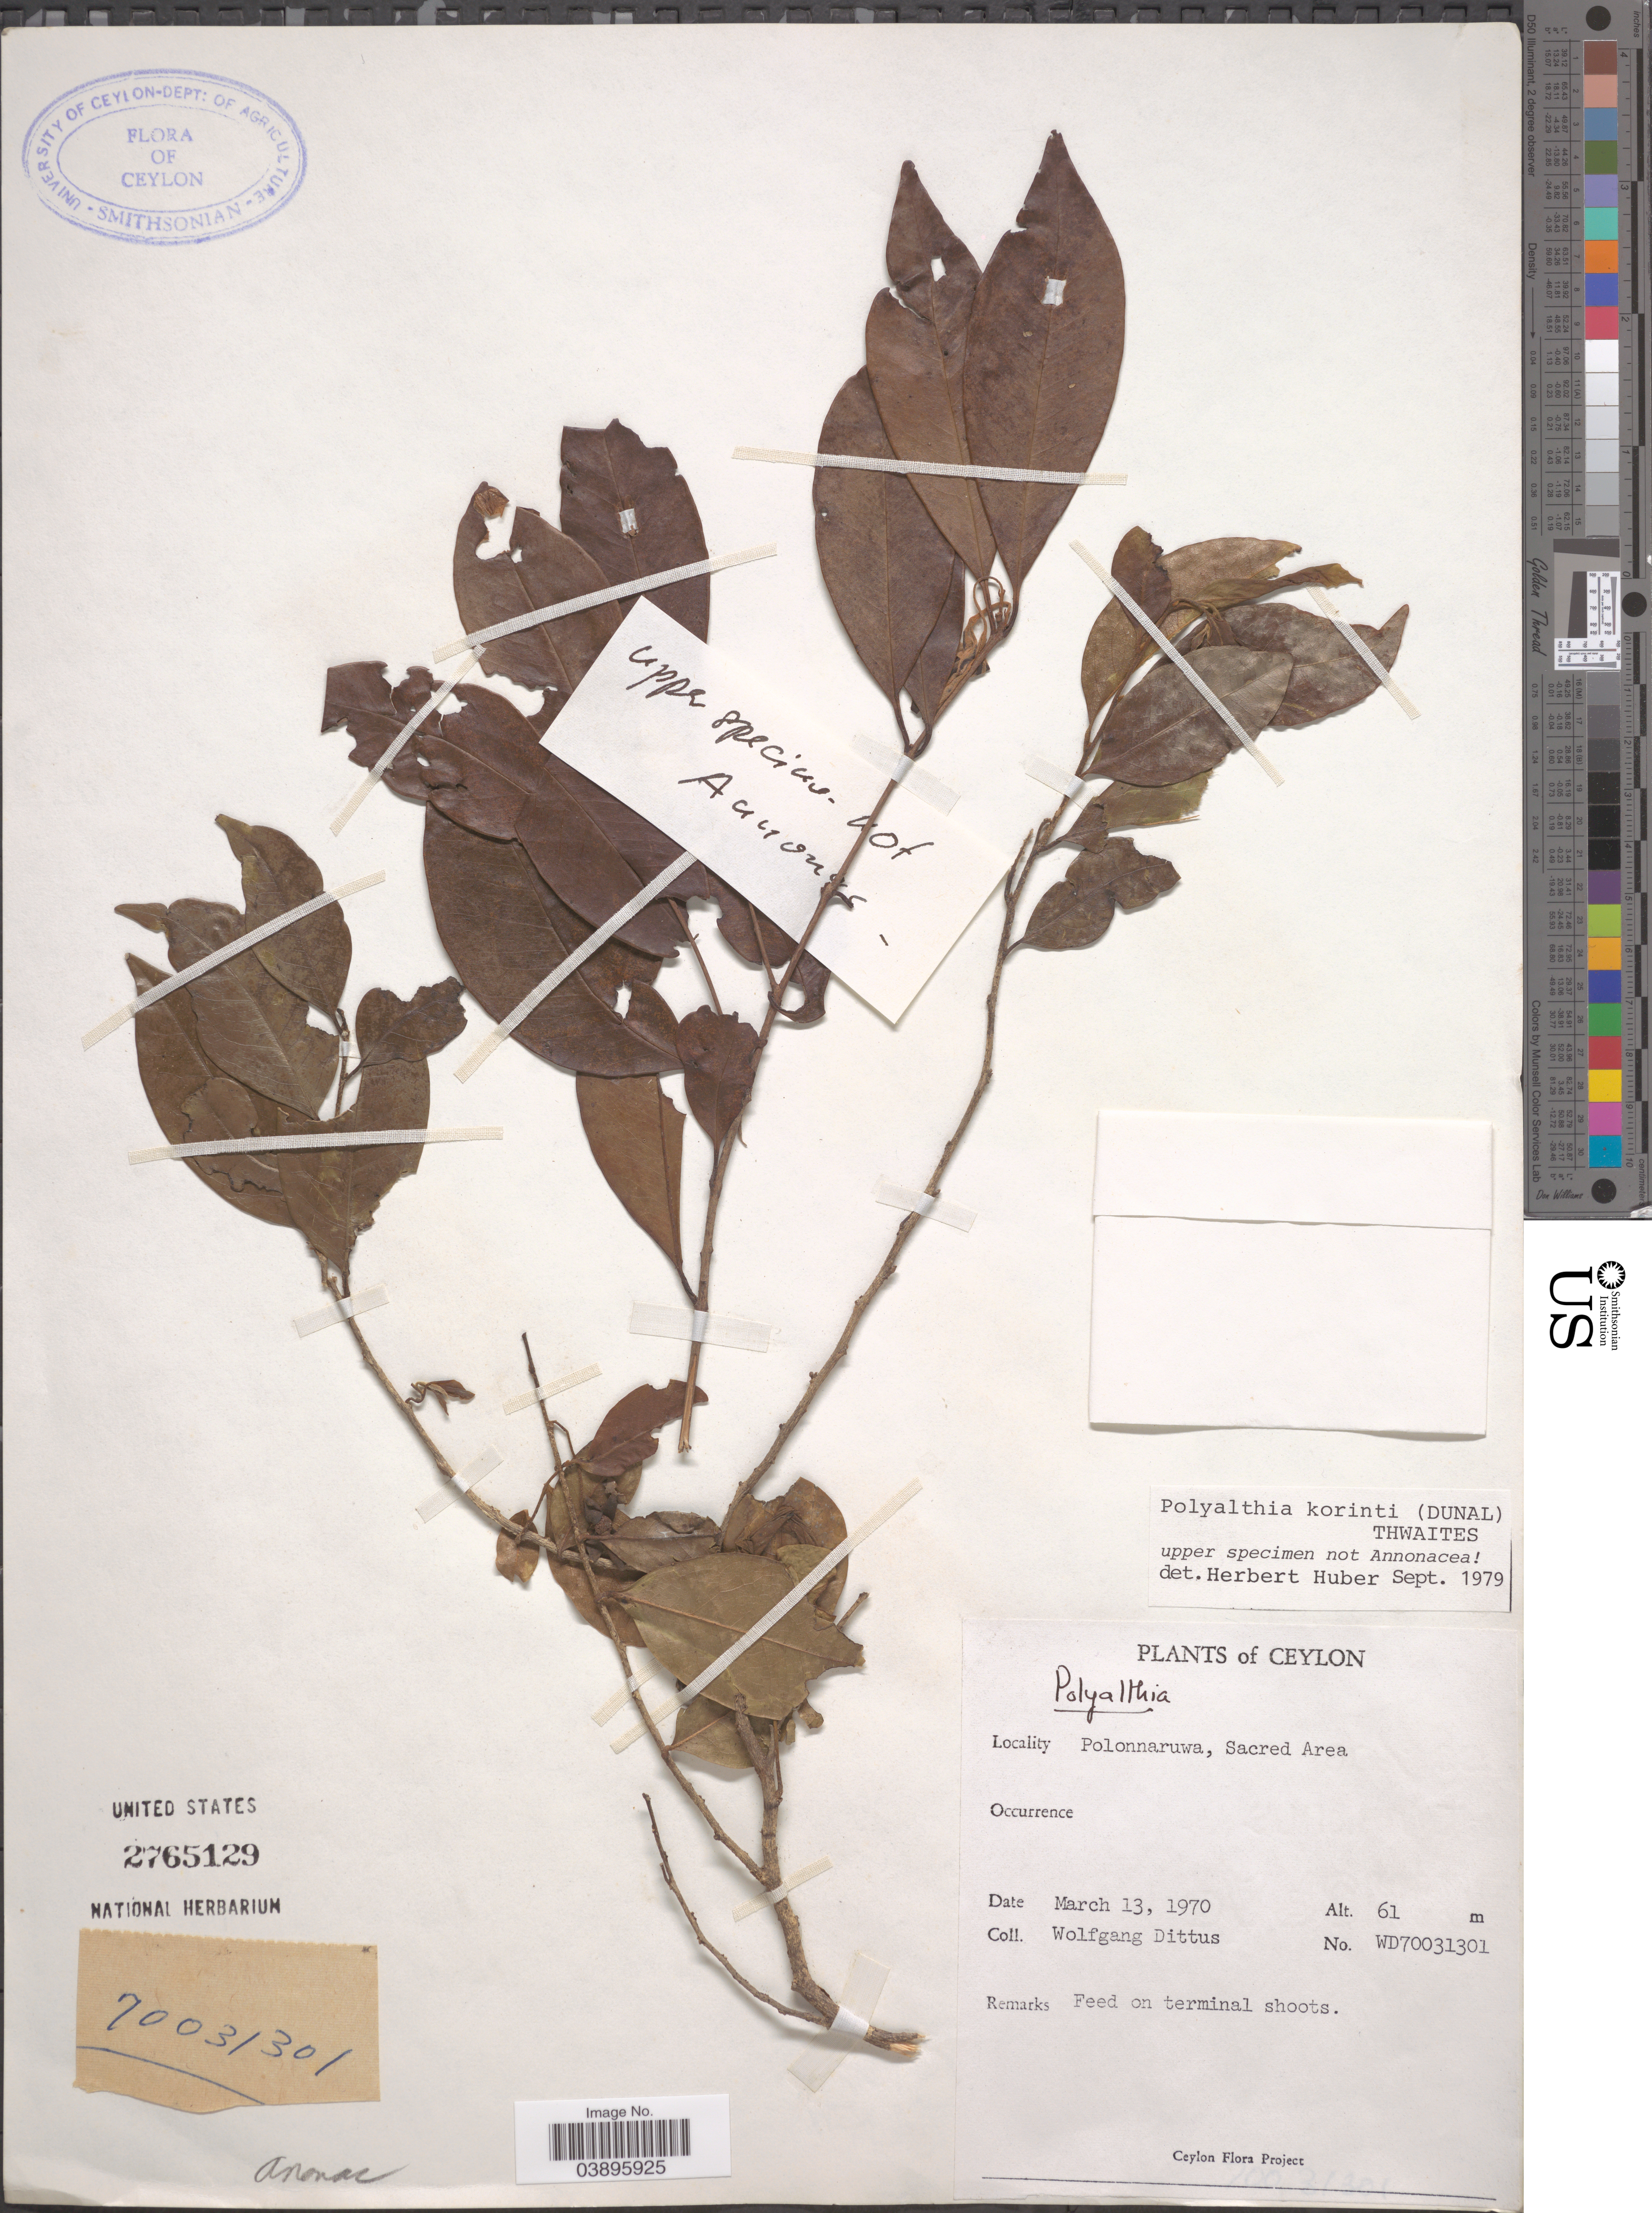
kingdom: Plantae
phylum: Tracheophyta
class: Magnoliopsida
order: Magnoliales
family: Annonaceae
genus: Polyalthia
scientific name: Polyalthia korinti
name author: (Dunal) Thwaites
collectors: W. Dittus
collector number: WD70031301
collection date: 1970-03-13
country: Sri Lanka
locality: Ceylon. Polonnaruwa, Sacred Area.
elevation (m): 61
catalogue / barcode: US 2765129